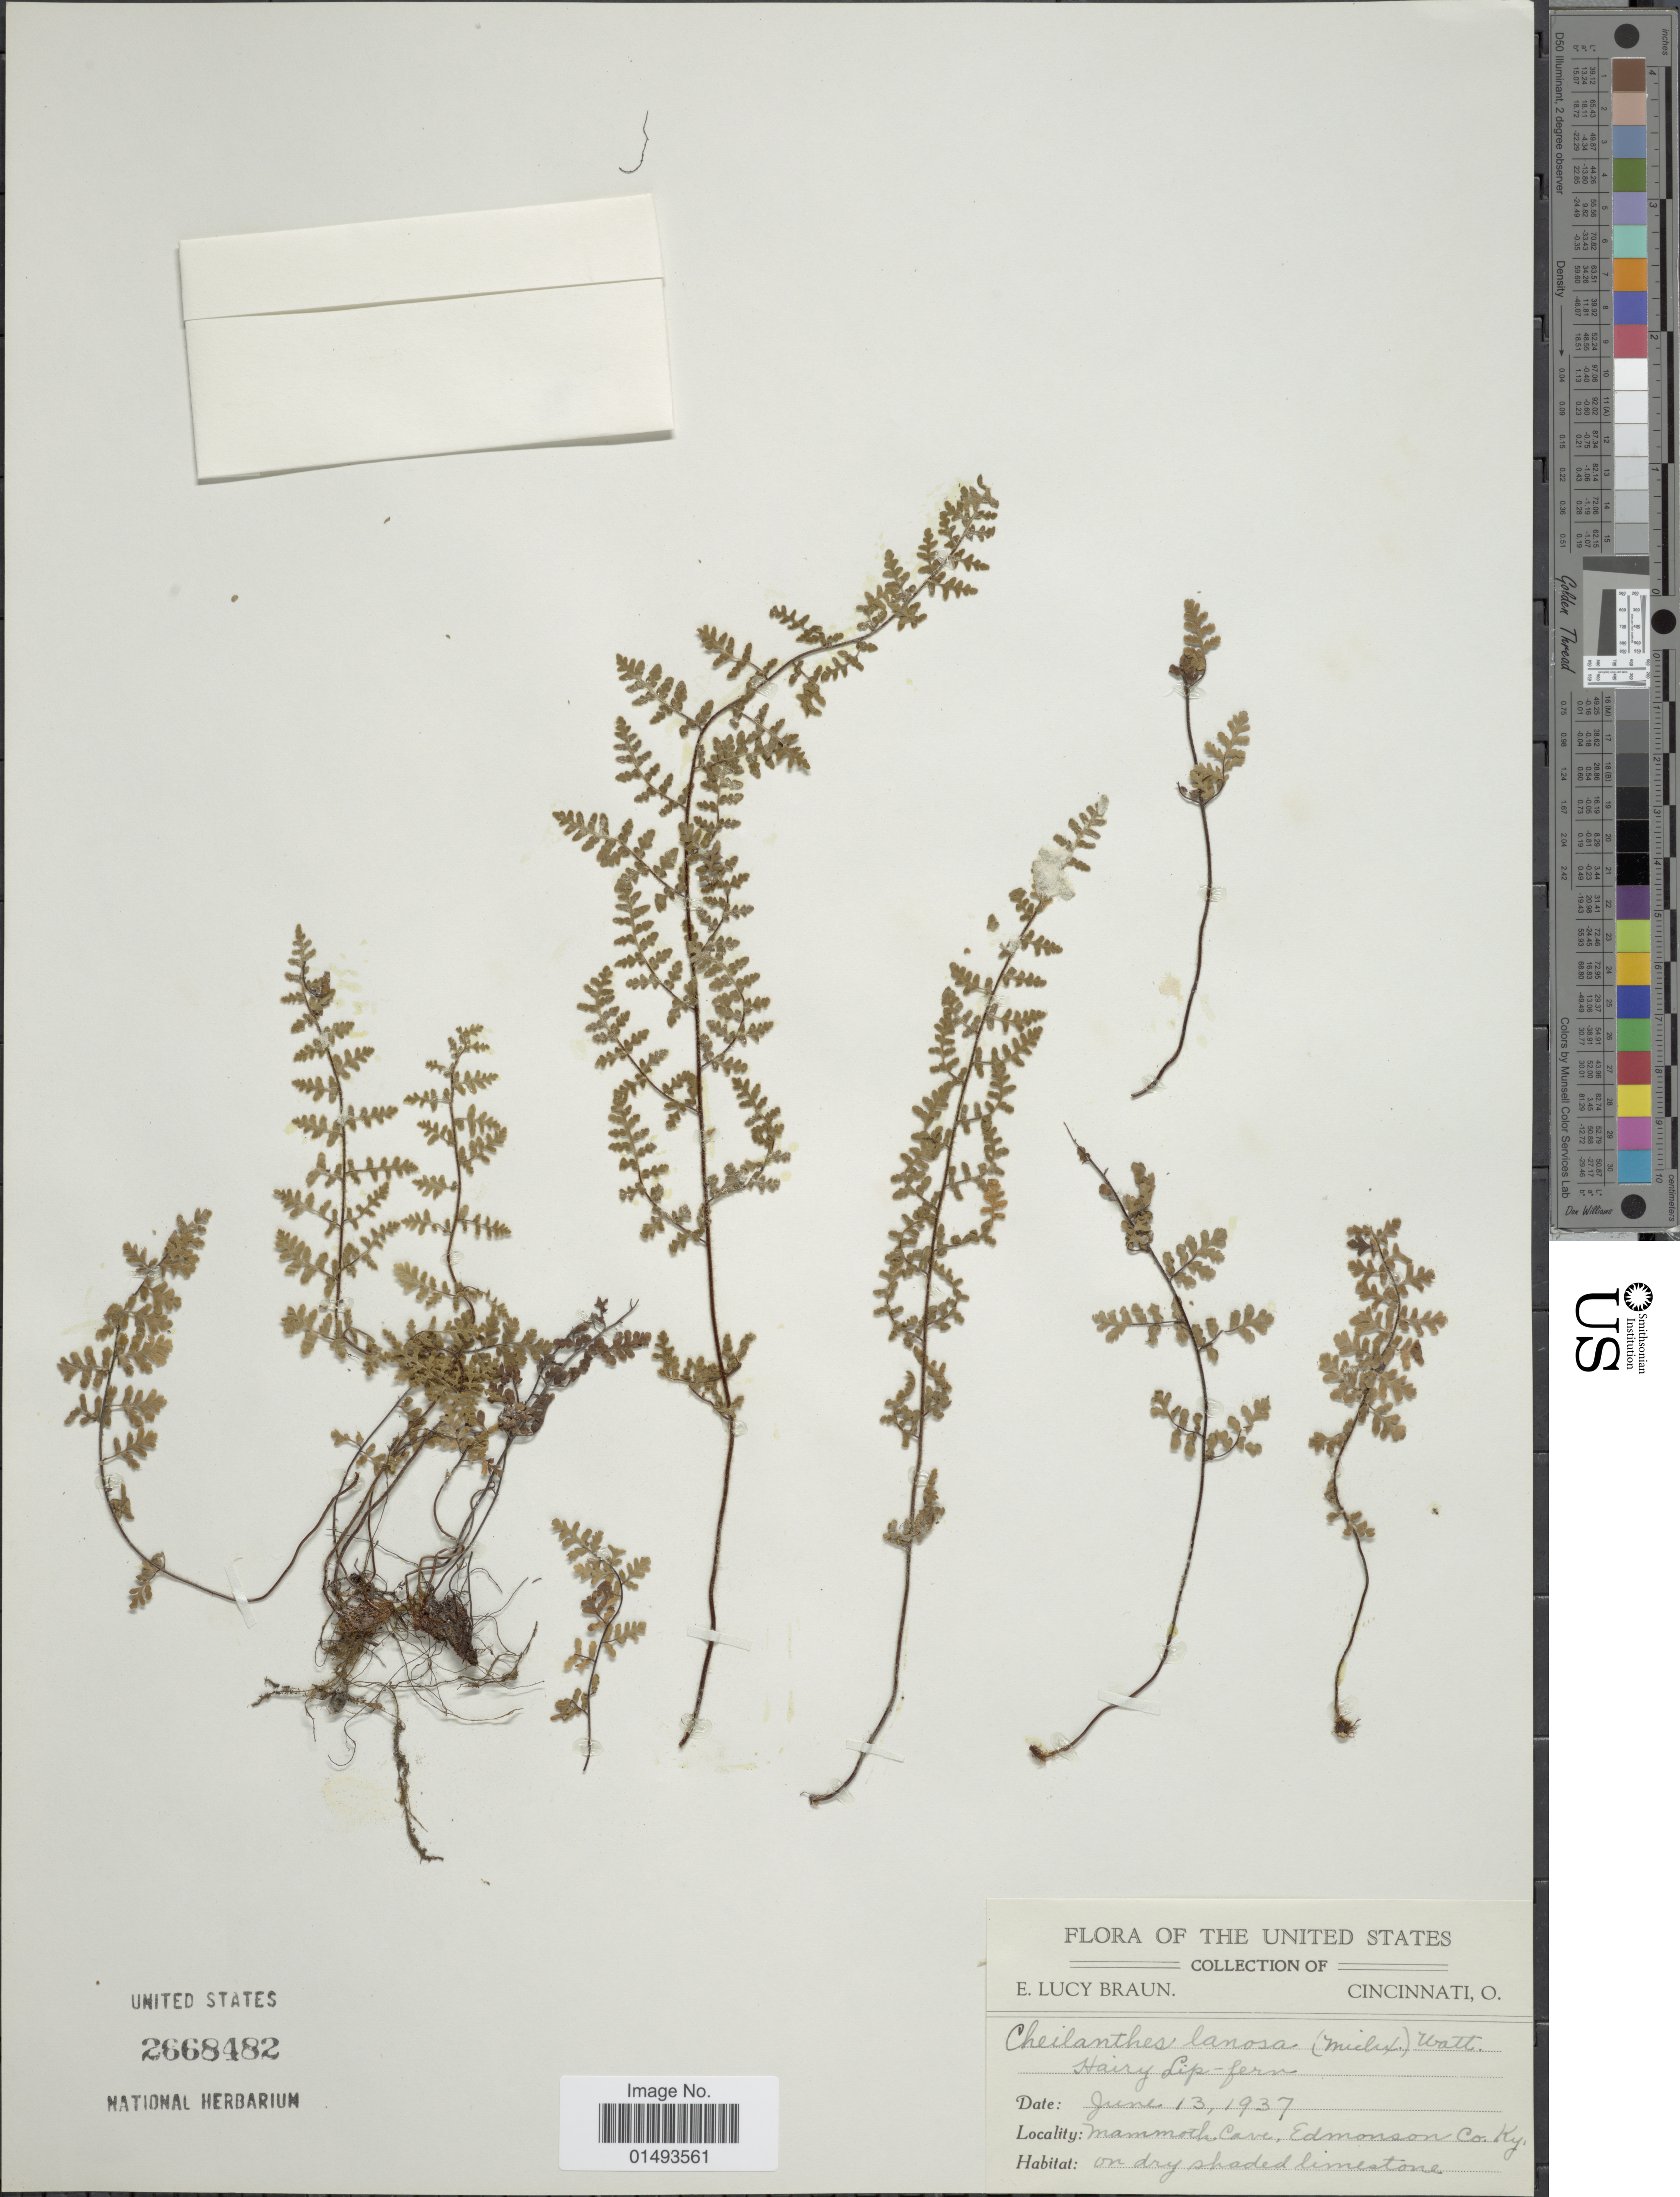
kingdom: Plantae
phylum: Tracheophyta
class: Polypodiopsida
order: Polypodiales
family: Pteridaceae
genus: Myriopteris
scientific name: Myriopteris lanosa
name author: (Michx.) Grusz & Windham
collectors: L. E. Braun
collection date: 1937-06-13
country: United States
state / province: Kentucky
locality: Flora of the United States, Cincinnati, O., Mammoth Cave, Edmonoson Co.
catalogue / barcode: US 2668482